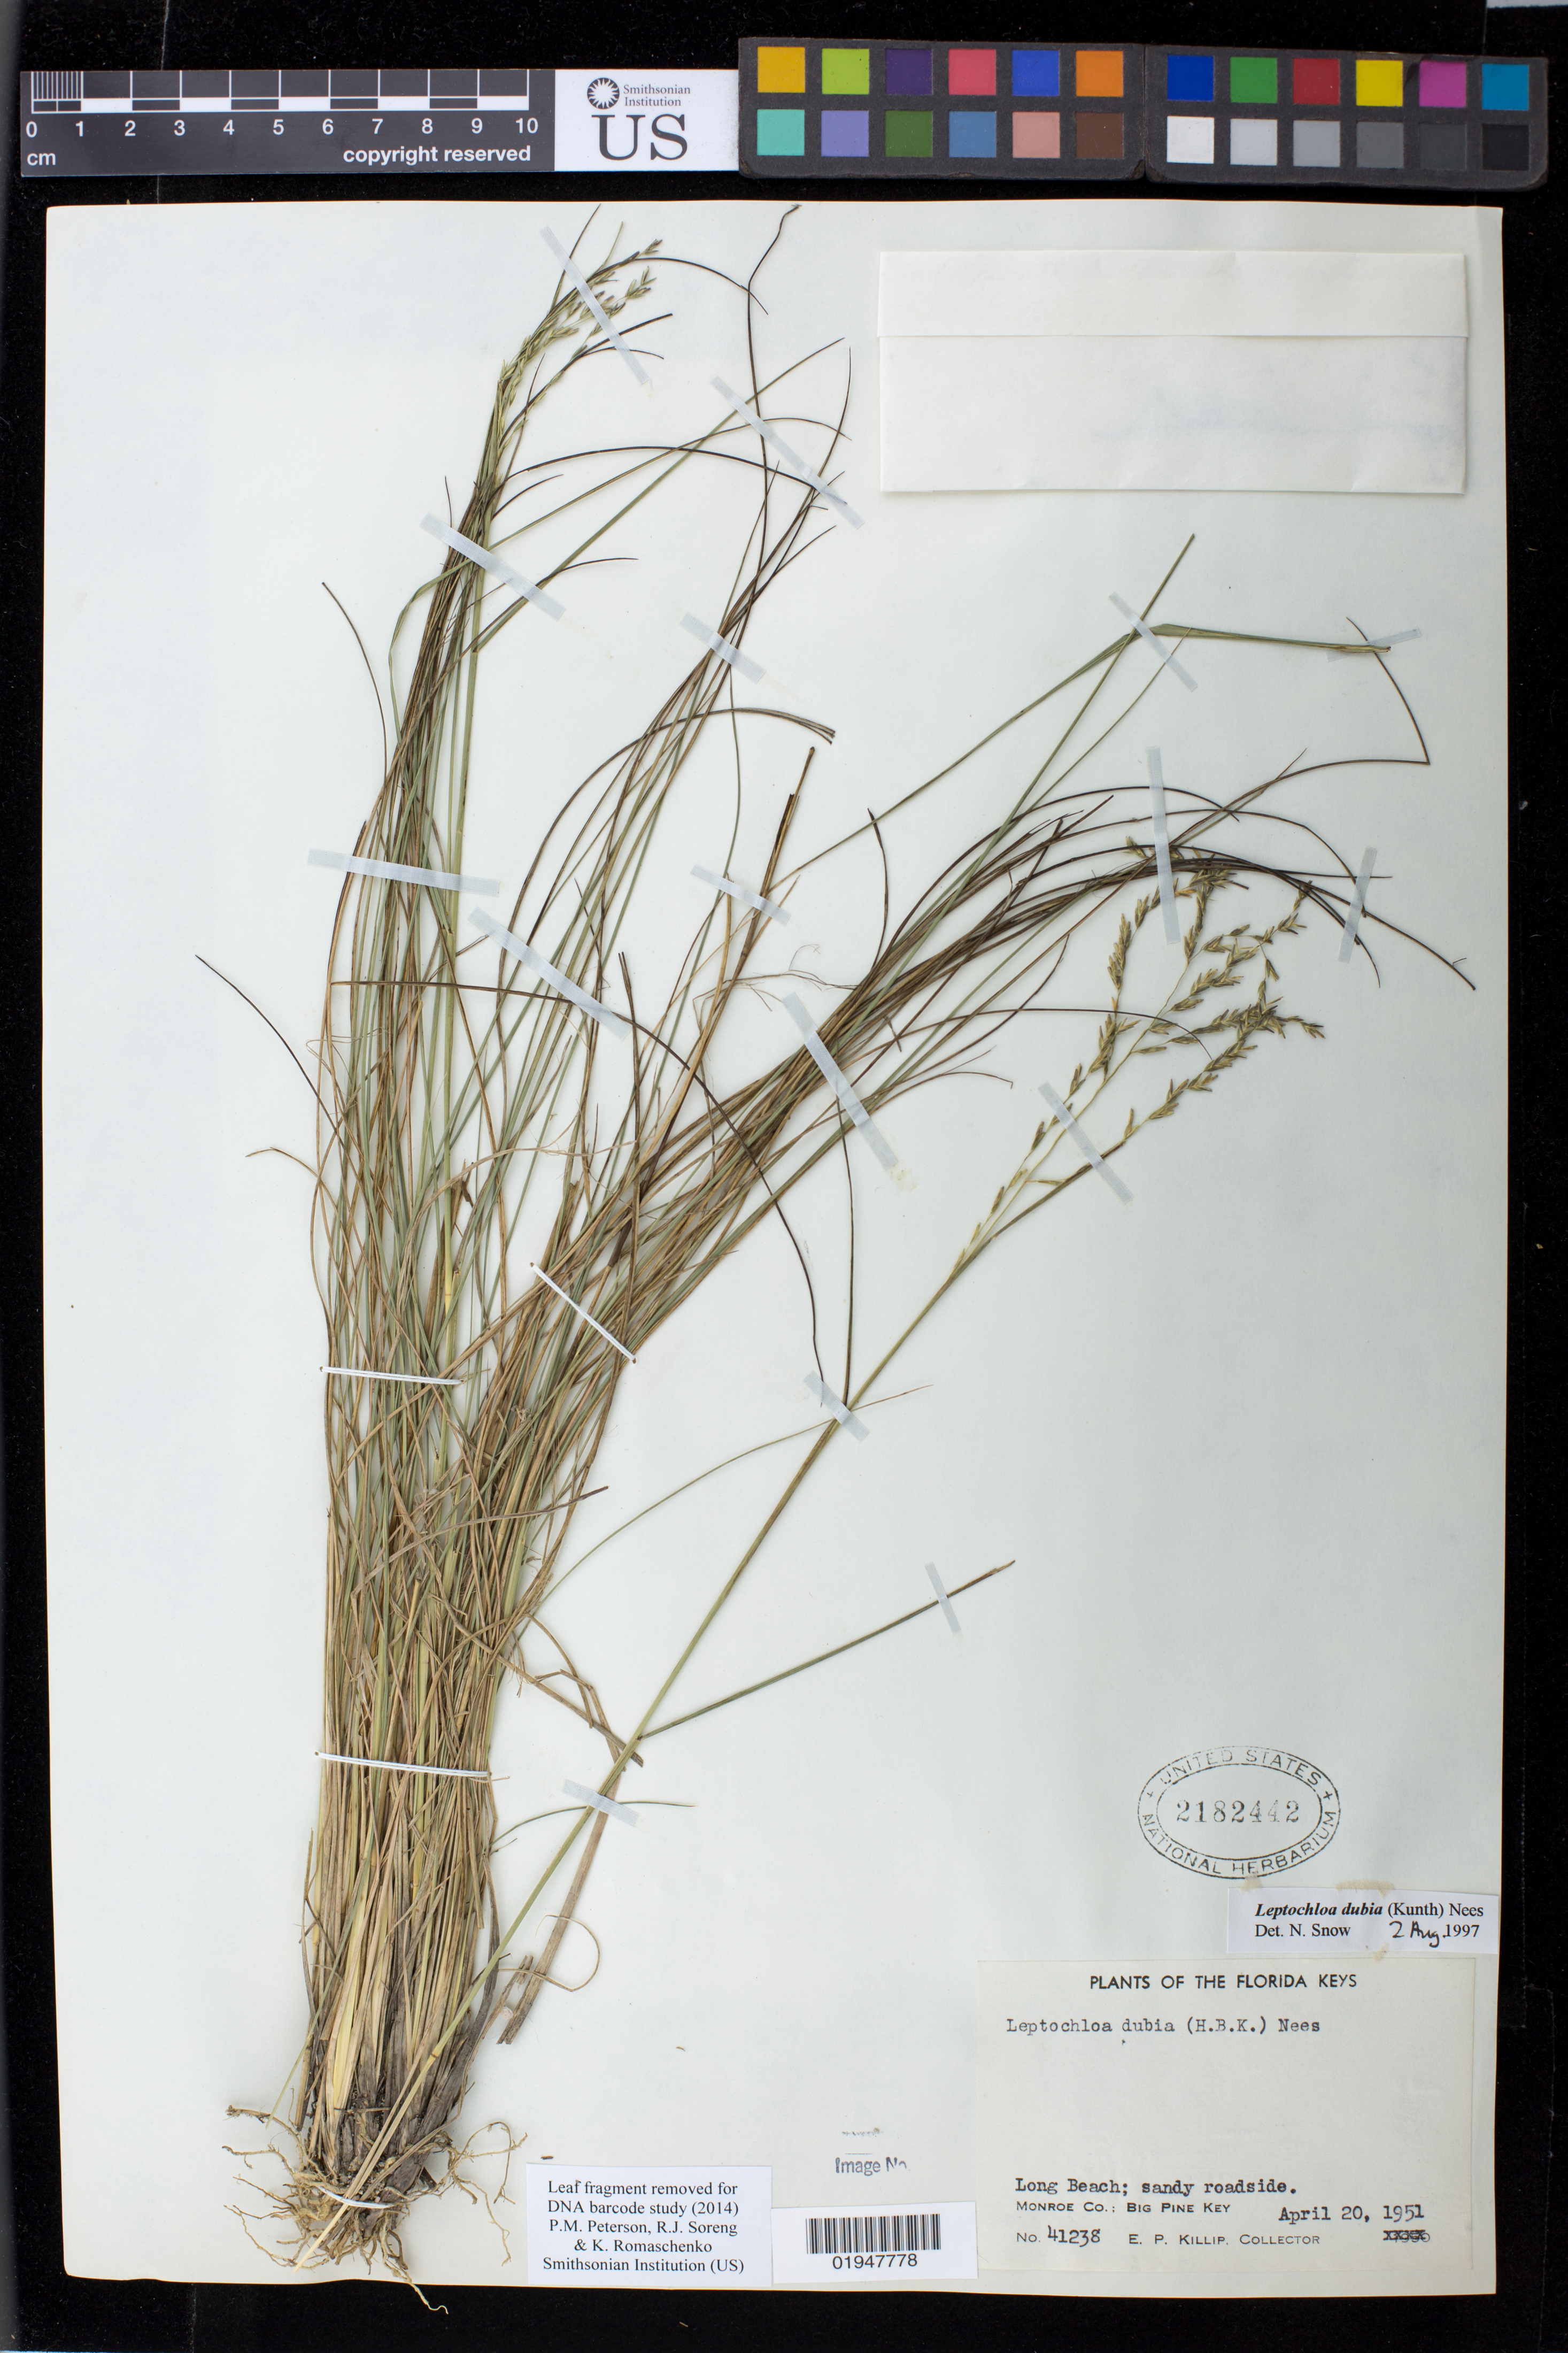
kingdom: Plantae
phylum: Tracheophyta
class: Liliopsida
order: Poales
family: Poaceae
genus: Leptochloa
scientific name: Leptochloa dubia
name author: (Kunth) Nees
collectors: E. P. Killip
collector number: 41238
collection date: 1951-04-20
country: United States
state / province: Florida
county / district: Monroe County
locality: Long Beach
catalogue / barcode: US 2182442